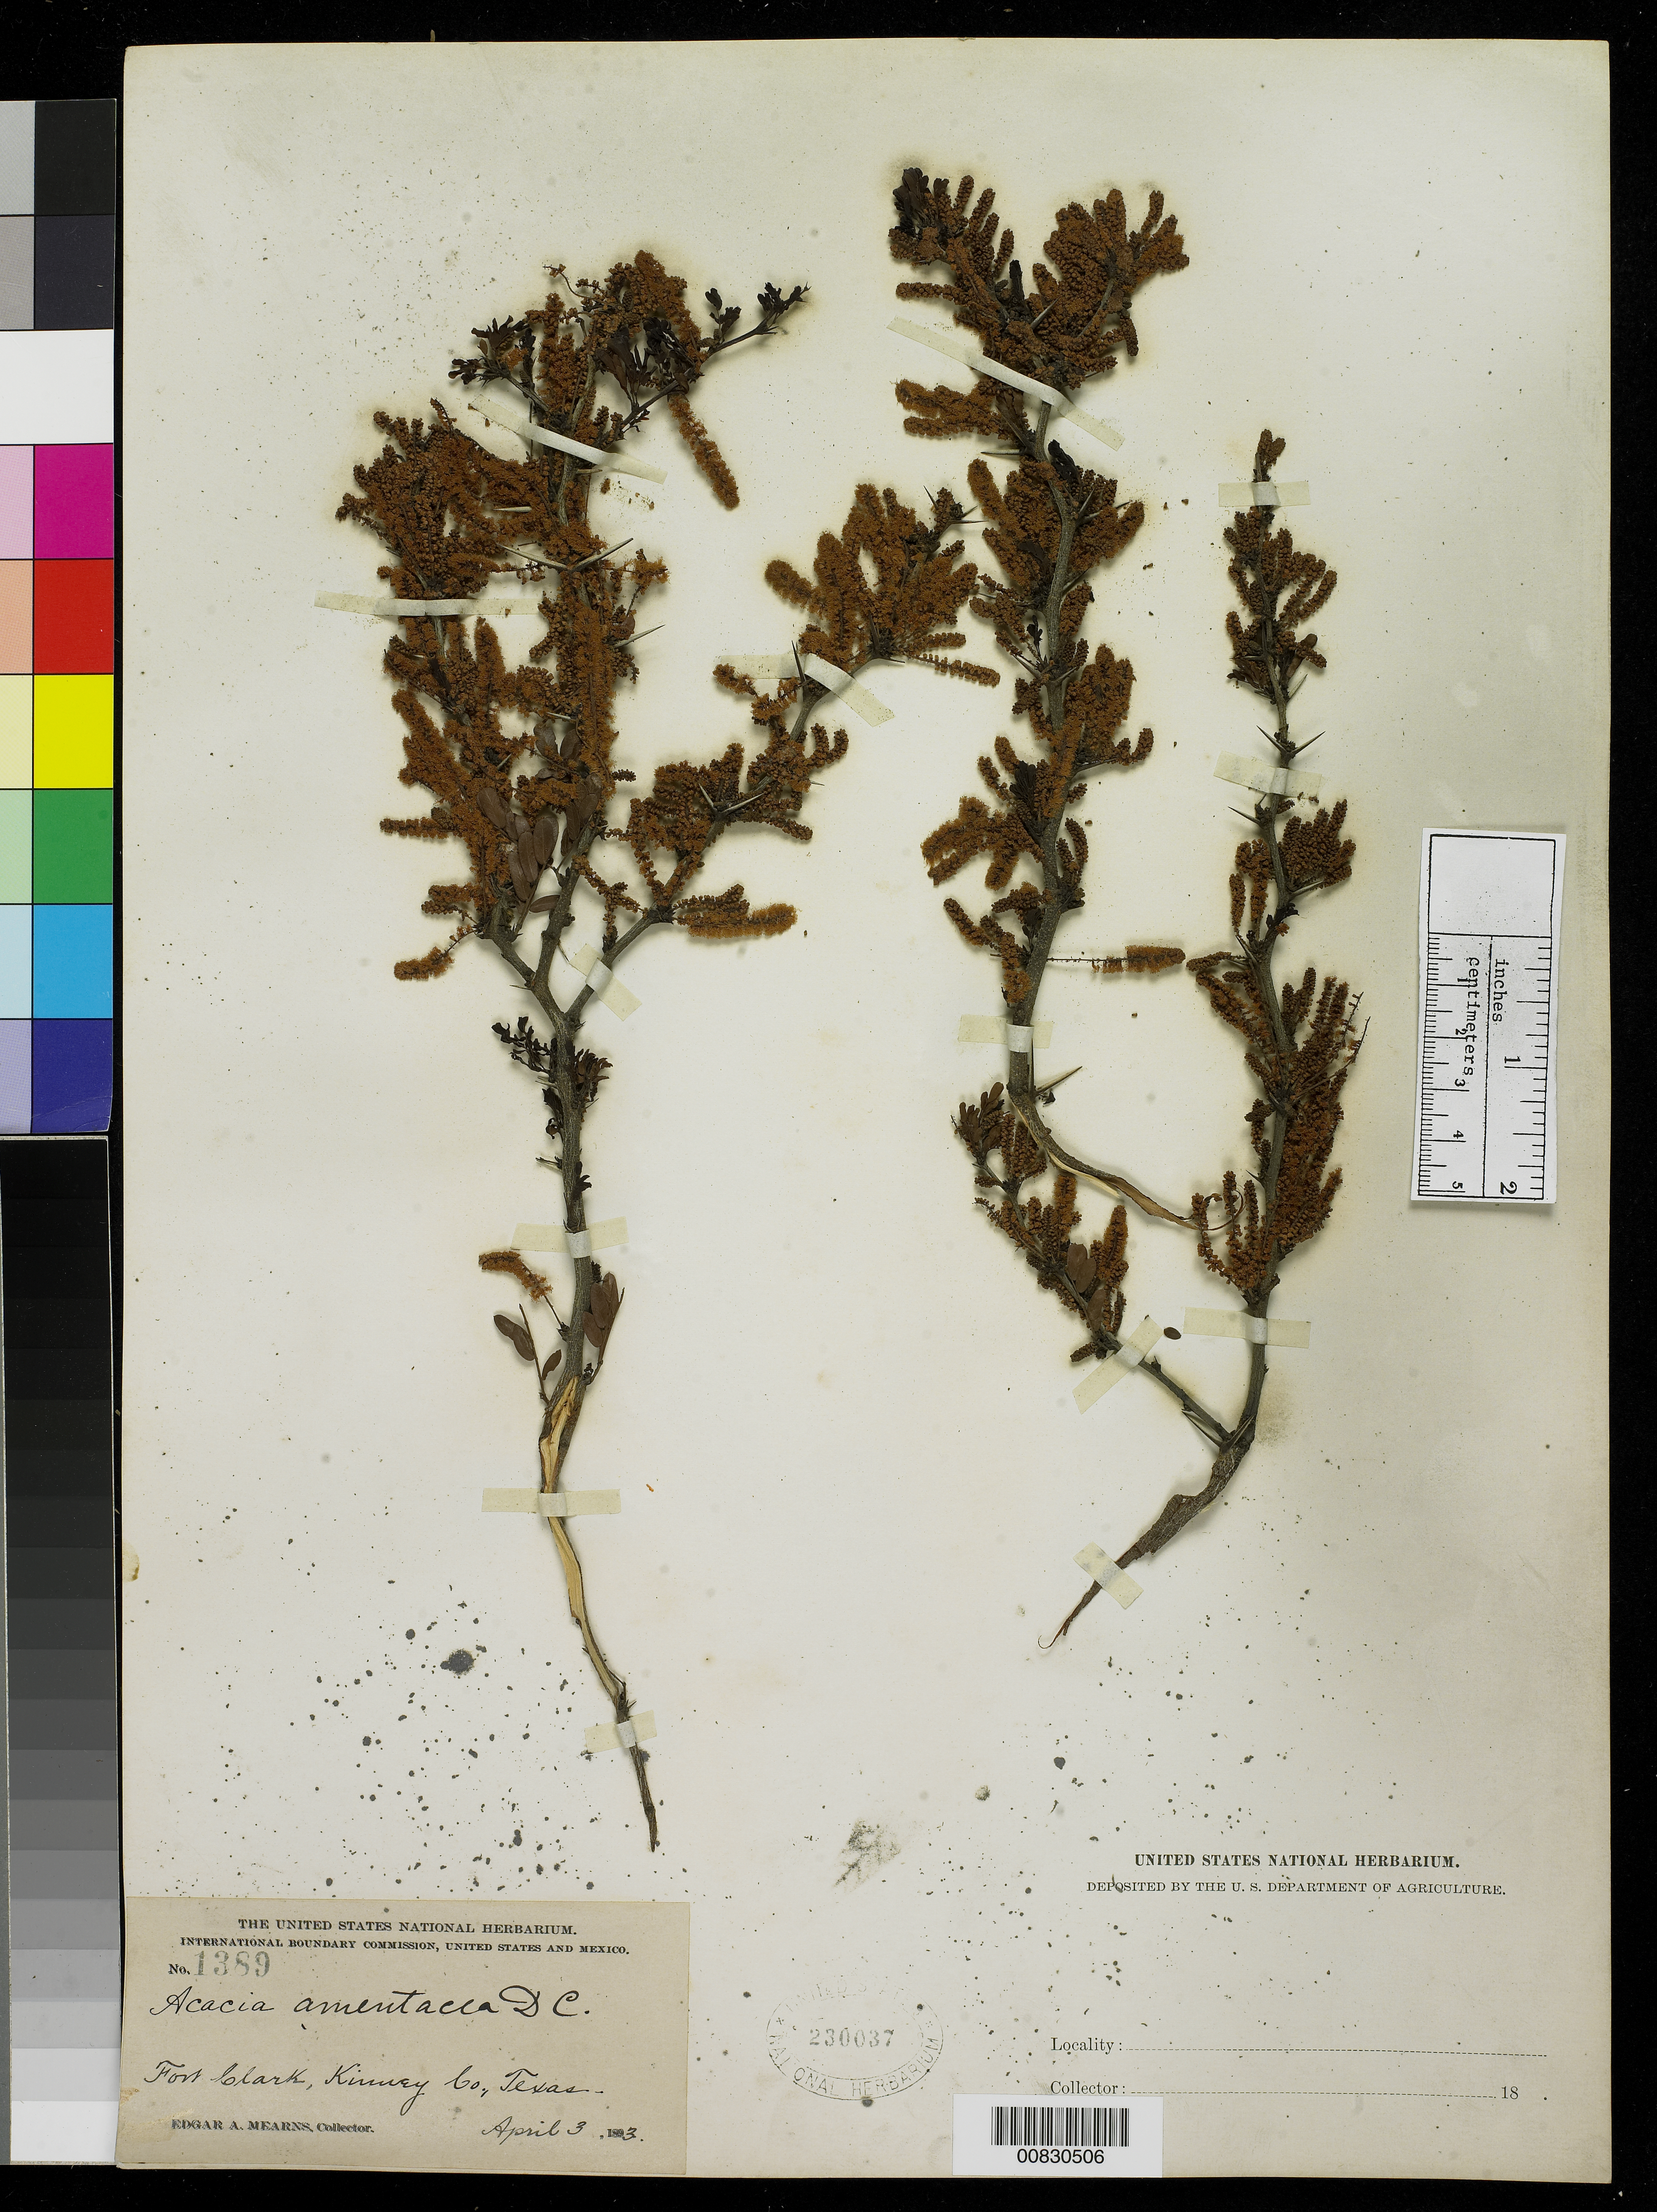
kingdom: Plantae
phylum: Tracheophyta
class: Magnoliopsida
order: Fabales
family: Fabaceae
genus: Vachellia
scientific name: Vachellia rigidula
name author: (Benth.) Seigler & Ebinger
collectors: E. A. Mearns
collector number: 1389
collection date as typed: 03 Apr 1893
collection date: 1893-04-03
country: United States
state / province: Texas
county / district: Kinney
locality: Fort Clark, Kinney County, Texas.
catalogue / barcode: US 230037